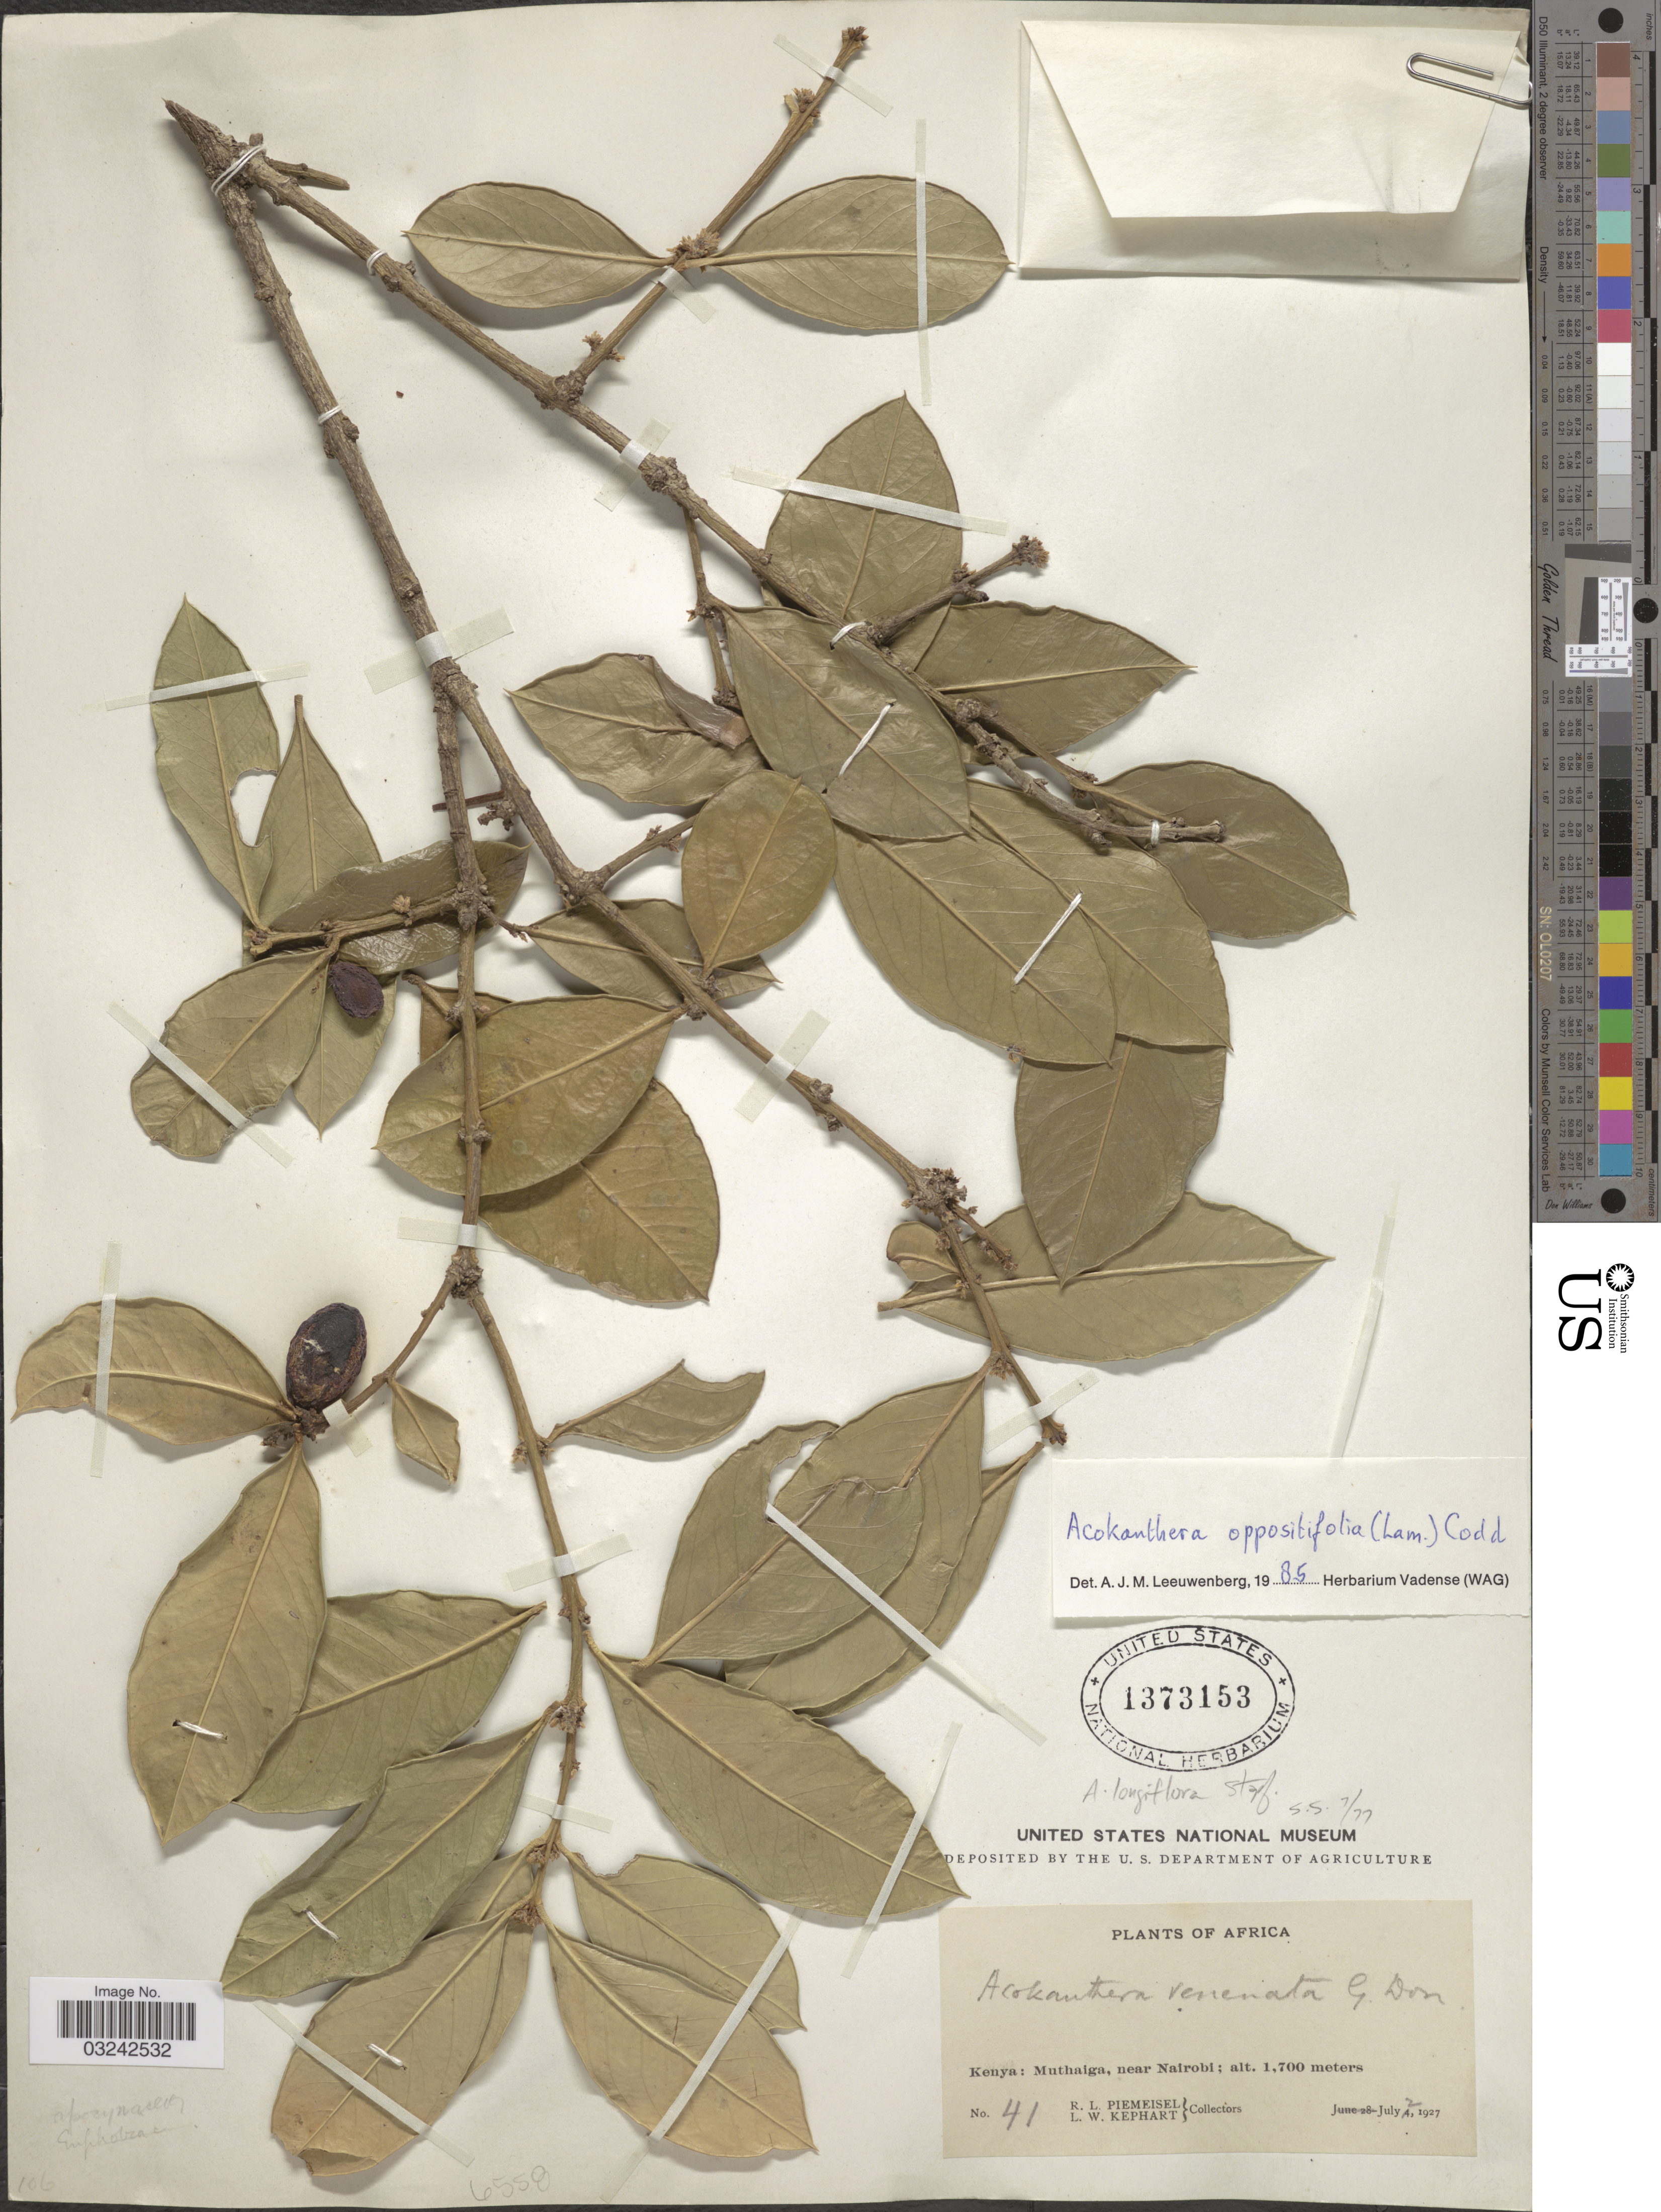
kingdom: Plantae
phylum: Tracheophyta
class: Magnoliopsida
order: Gentianales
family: Apocynaceae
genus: Acokanthera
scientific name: Acokanthera oppositifolia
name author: (Lam.) Codd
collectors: R. L. Piemeisel & L. W. Kephart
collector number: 41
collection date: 1927-07-02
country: Kenya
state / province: Nairobi Area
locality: Muthaiga, near Nairobi.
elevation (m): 1700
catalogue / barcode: US 1373153